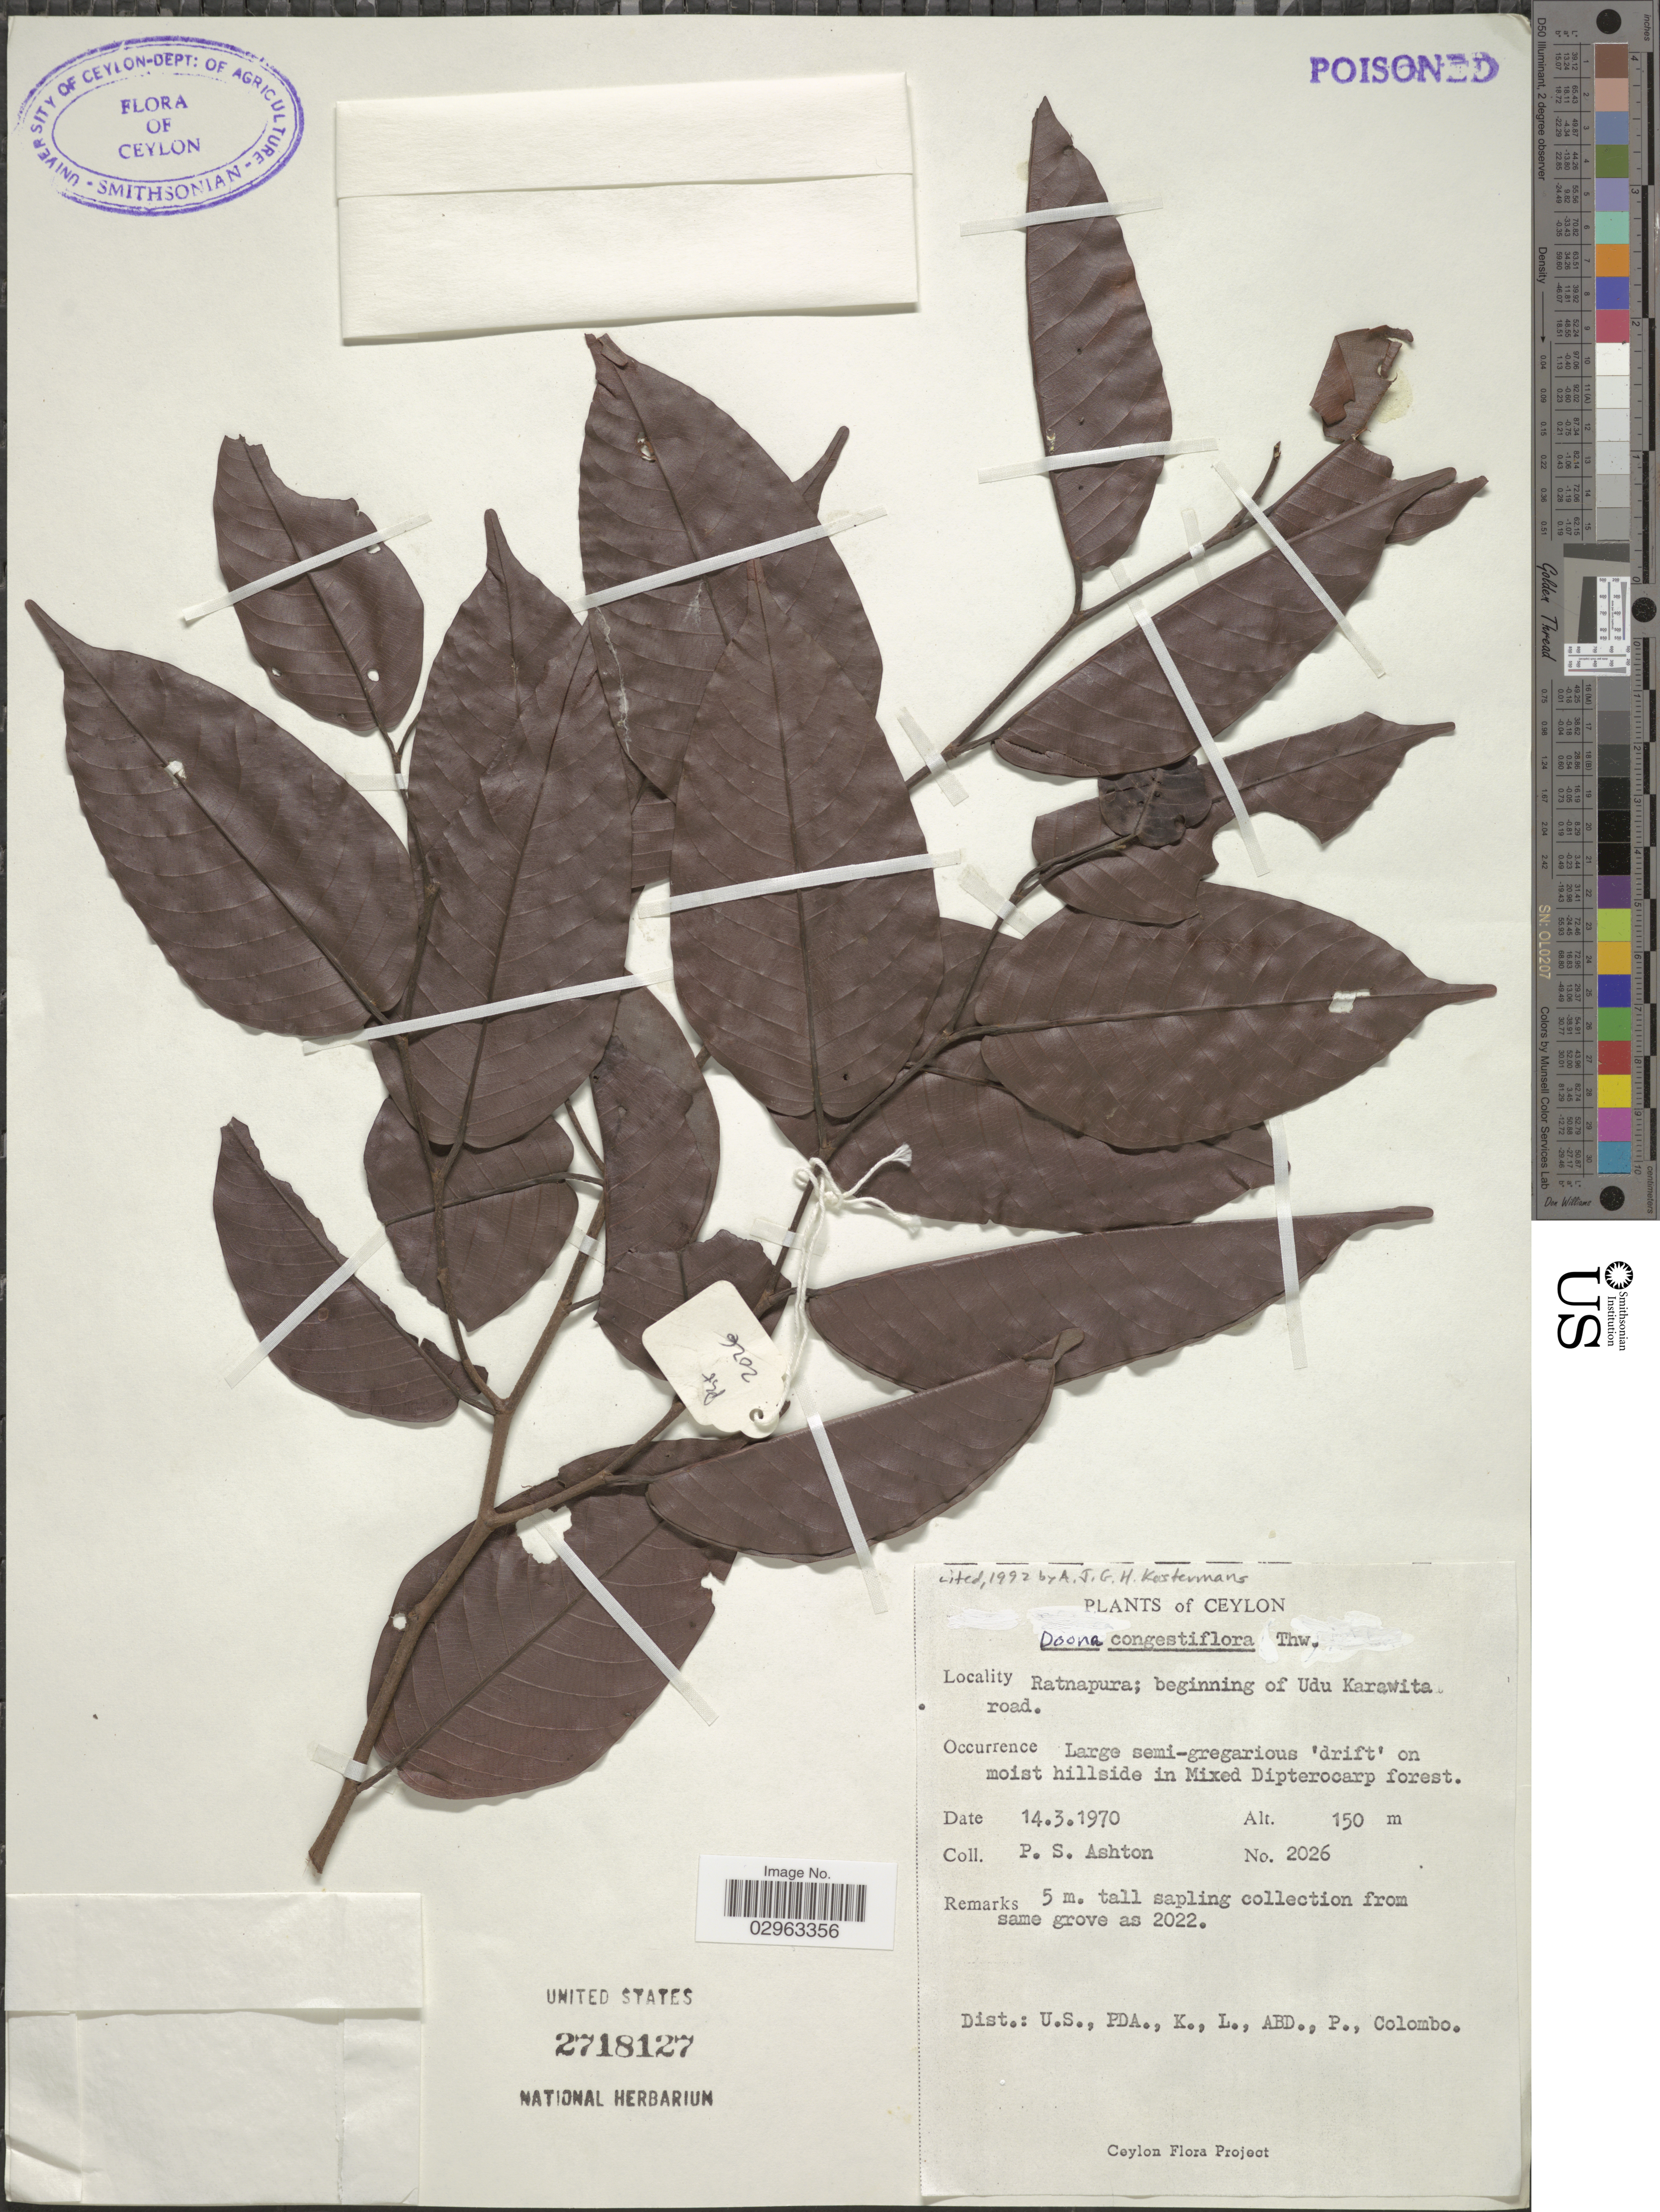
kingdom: Plantae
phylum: Tracheophyta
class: Magnoliopsida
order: Malvales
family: Dipterocarpaceae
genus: Doona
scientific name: Doona congestiflora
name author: Thwaites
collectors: P. S. Ashton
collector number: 2026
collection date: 1970-03-14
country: Sri Lanka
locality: Ceylon, Ratnapura; beginning of Udu Karawita road.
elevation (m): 150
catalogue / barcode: US 2718127